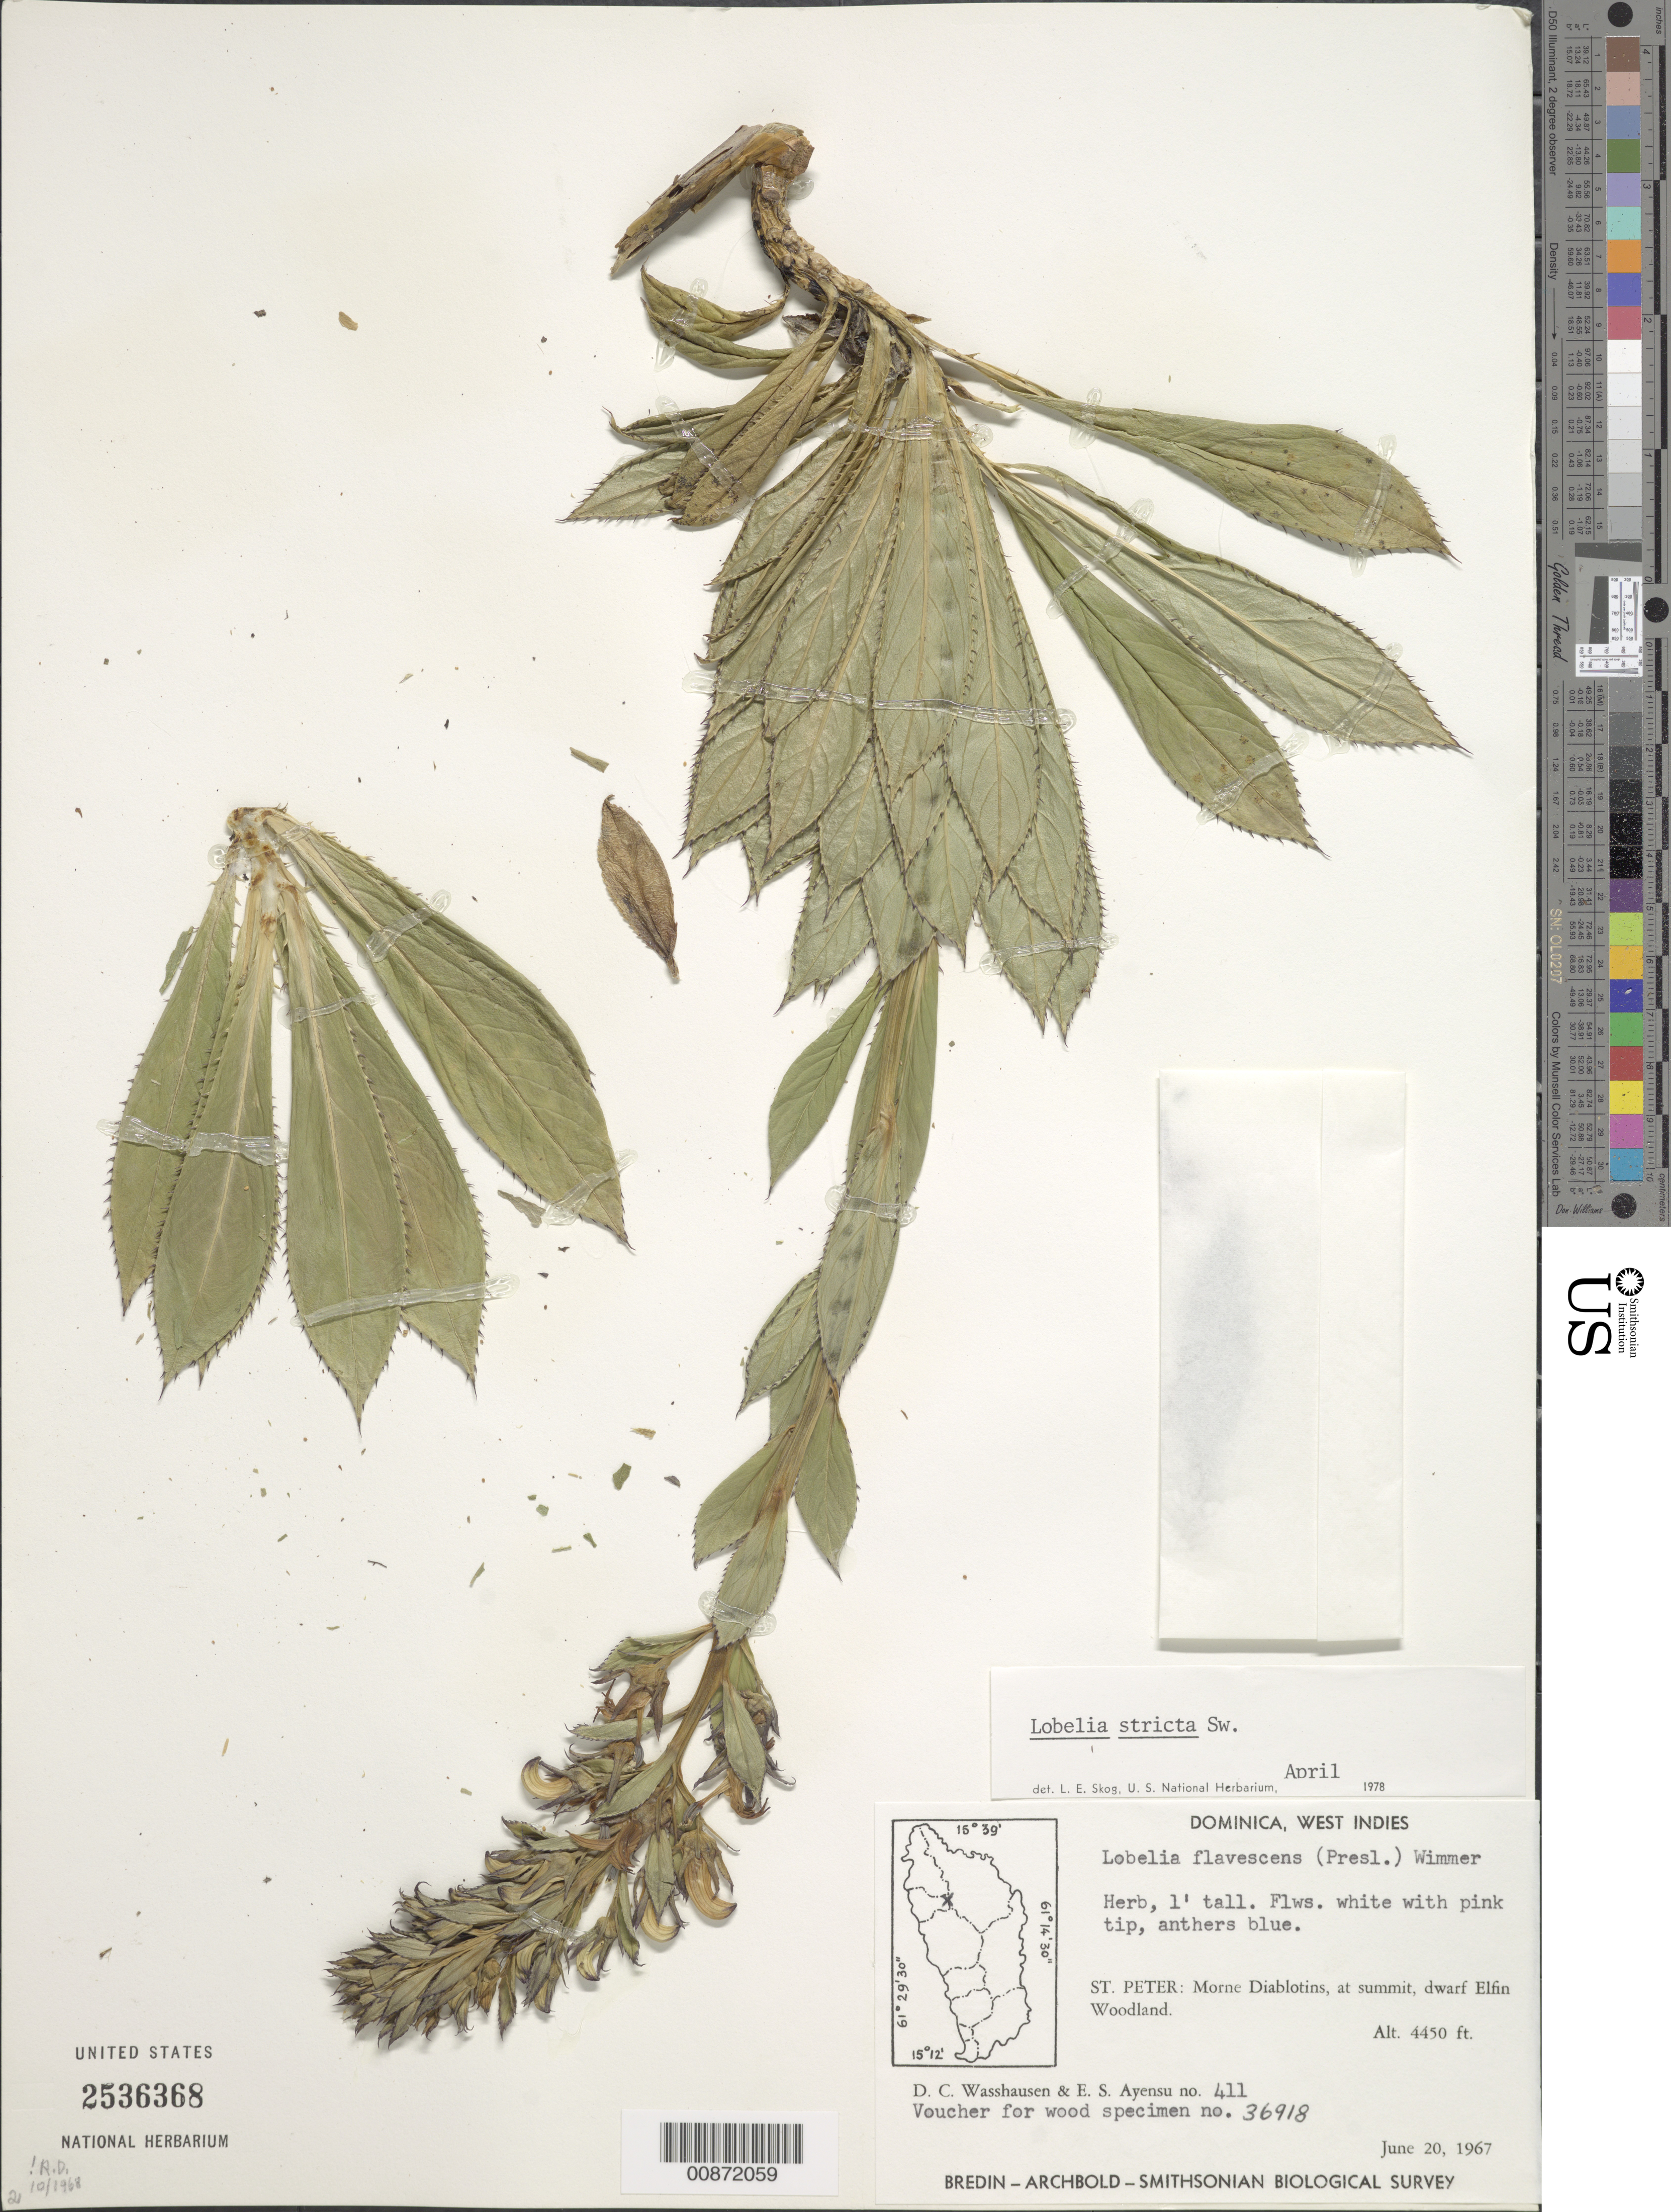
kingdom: Plantae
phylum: Tracheophyta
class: Magnoliopsida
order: Asterales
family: Campanulaceae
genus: Lobelia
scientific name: Lobelia stricta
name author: Sw.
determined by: Skog, Laurence E.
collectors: D. C. Wasshausen & E. S. Ayensu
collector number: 411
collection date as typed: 20 Jun 1967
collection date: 1967-06-20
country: Dominica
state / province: St. Peter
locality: Morne Diablotins, at summit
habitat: Dwarf elfin woodland and morne summit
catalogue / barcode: US 2536368